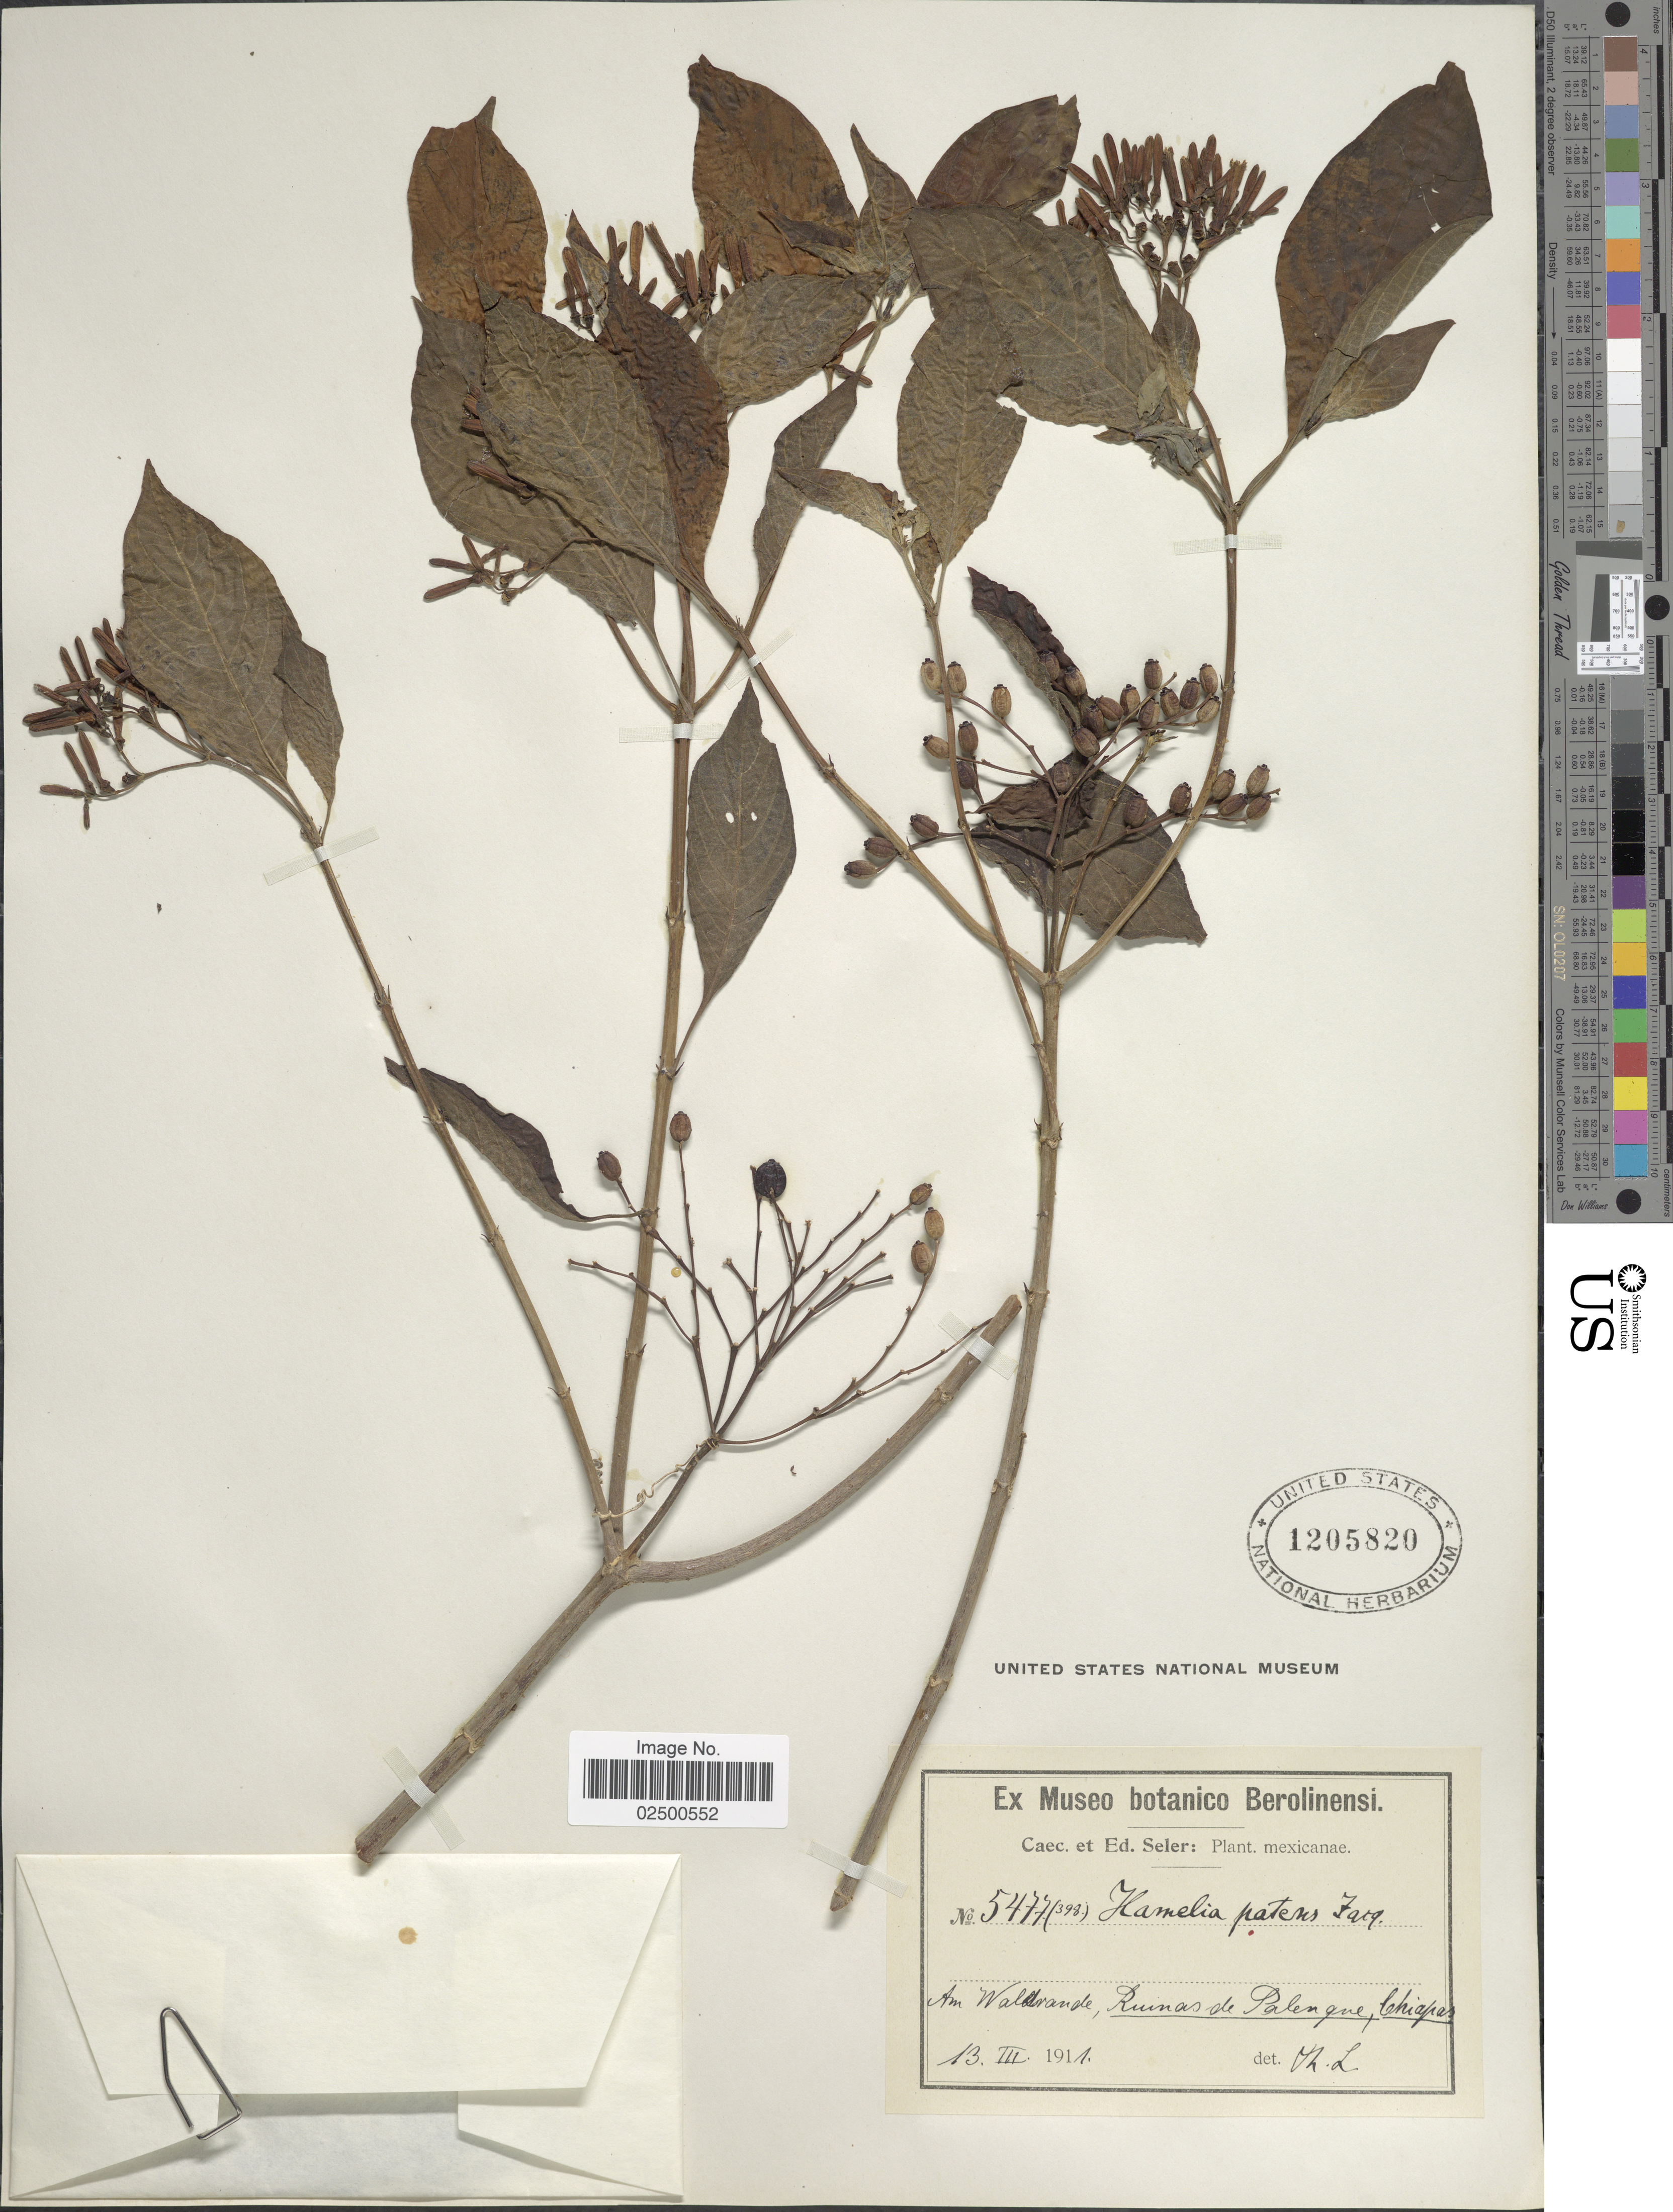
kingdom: Plantae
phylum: Tracheophyta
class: Magnoliopsida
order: Gentianales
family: Rubiaceae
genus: Hamelia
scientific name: Hamelia erecta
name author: Jacq.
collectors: ex Caec. et Ed Seler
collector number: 5477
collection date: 1911-03-13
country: Mexico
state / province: Chiapas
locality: Am Waldrande, Ruinas de Palenque, Chiapas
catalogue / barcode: US 1205820